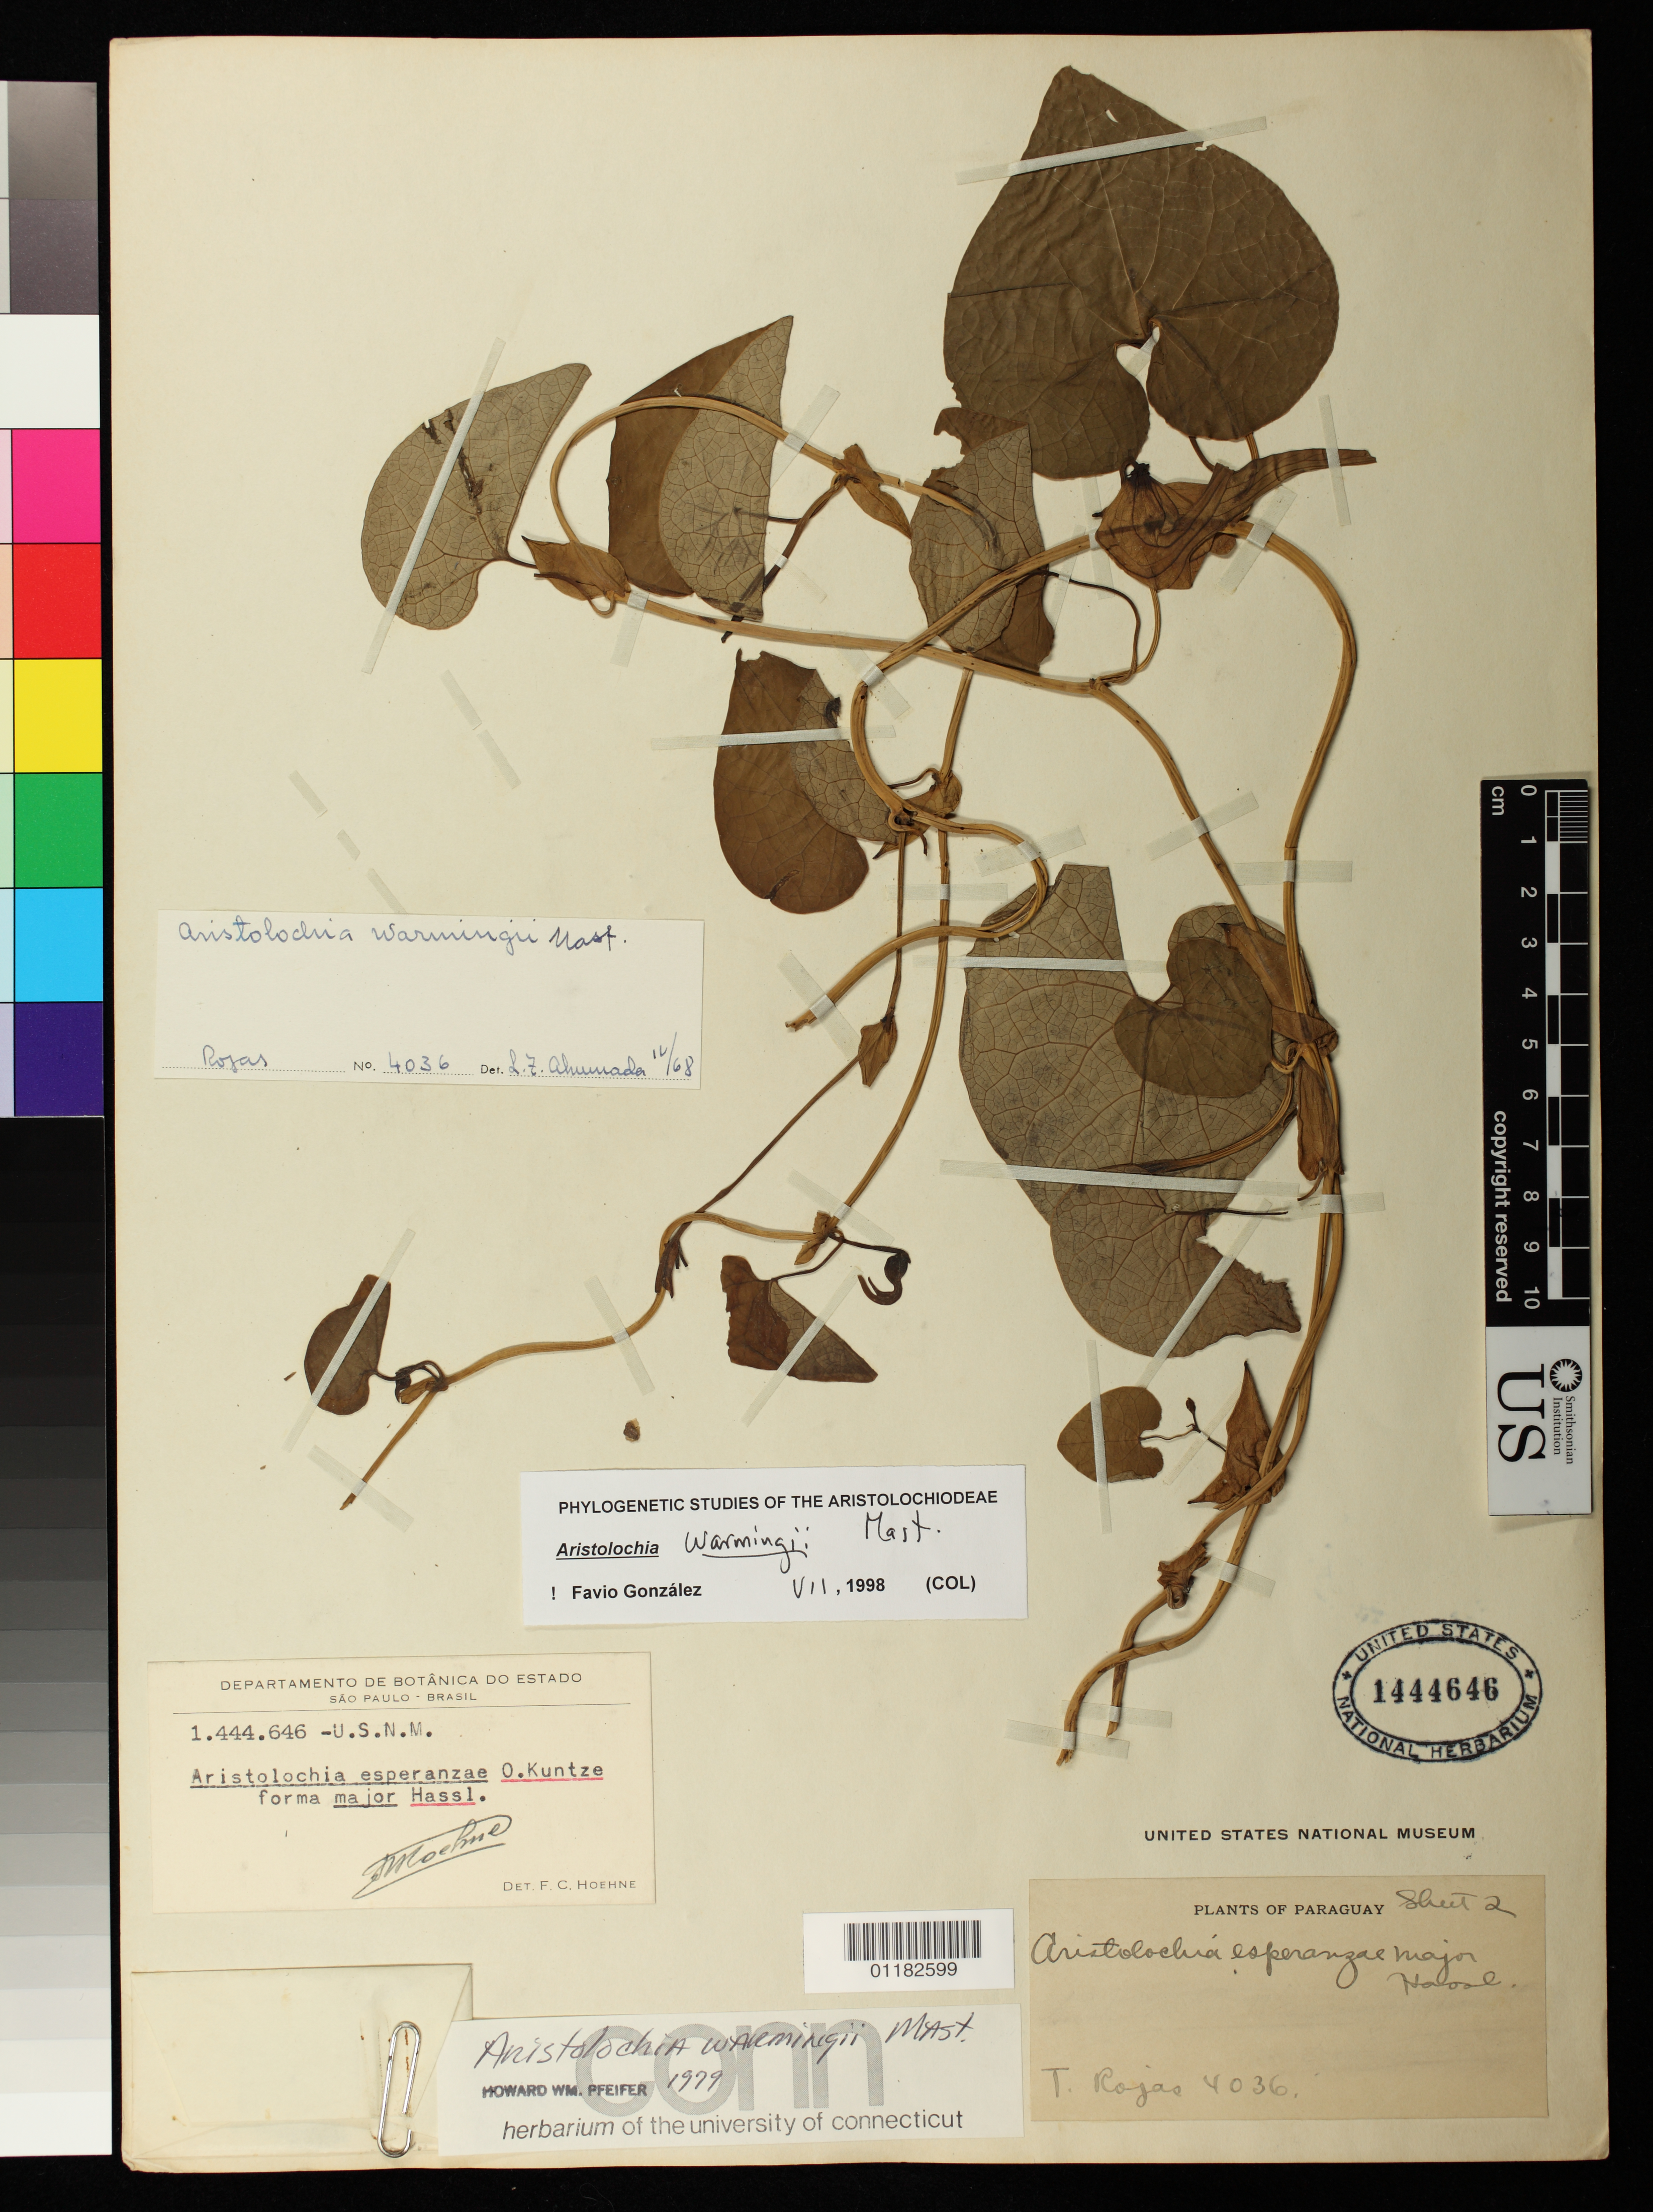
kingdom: Plantae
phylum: Tracheophyta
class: Magnoliopsida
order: Piperales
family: Aristolochiaceae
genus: Aristolochia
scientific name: Aristolochia warmingii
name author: Mast.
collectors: T. Rojas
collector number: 4036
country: Paraguay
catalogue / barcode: US 1444646